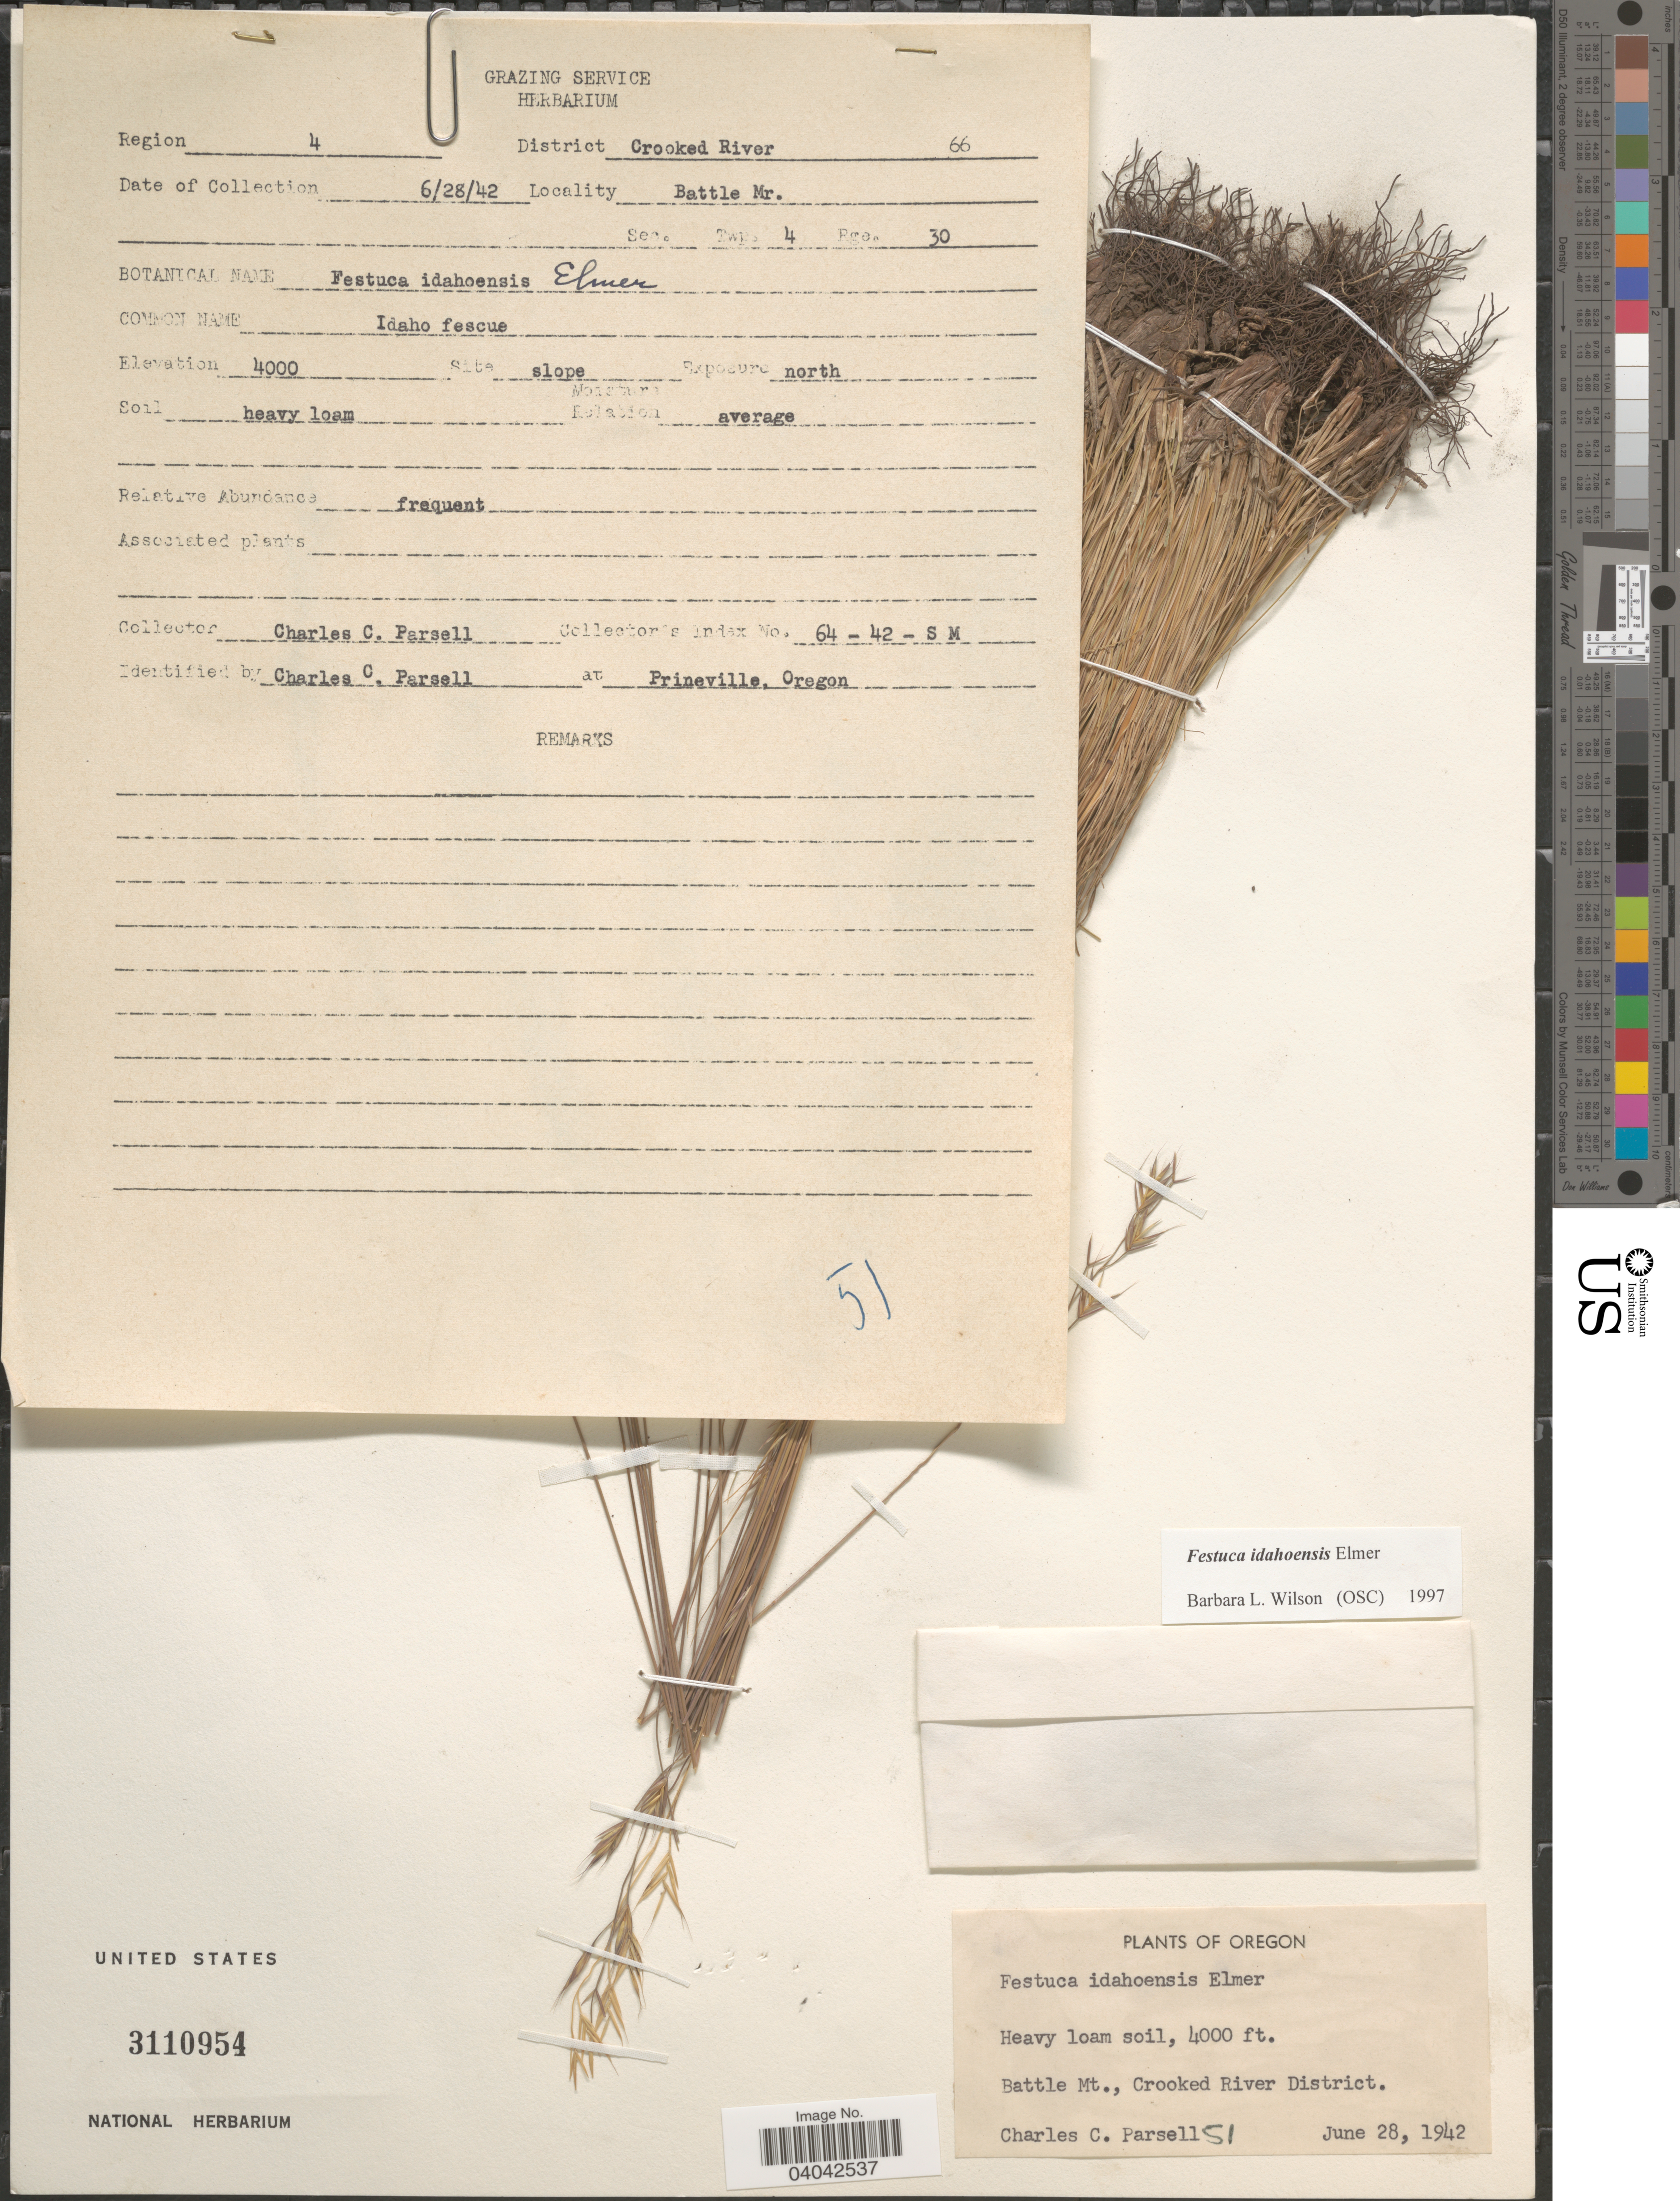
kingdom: Plantae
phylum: Tracheophyta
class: Liliopsida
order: Poales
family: Poaceae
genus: Festuca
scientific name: Festuca idahoensis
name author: Elmer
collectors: C. Parsell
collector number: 64-42-SM/51 ?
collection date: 1942-06-28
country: United States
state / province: Oregon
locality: Region 4. District Crooked River 66. Battle Mt. Twp. 4. Rge. 30. Exposure north.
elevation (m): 1219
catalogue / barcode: US 3110954